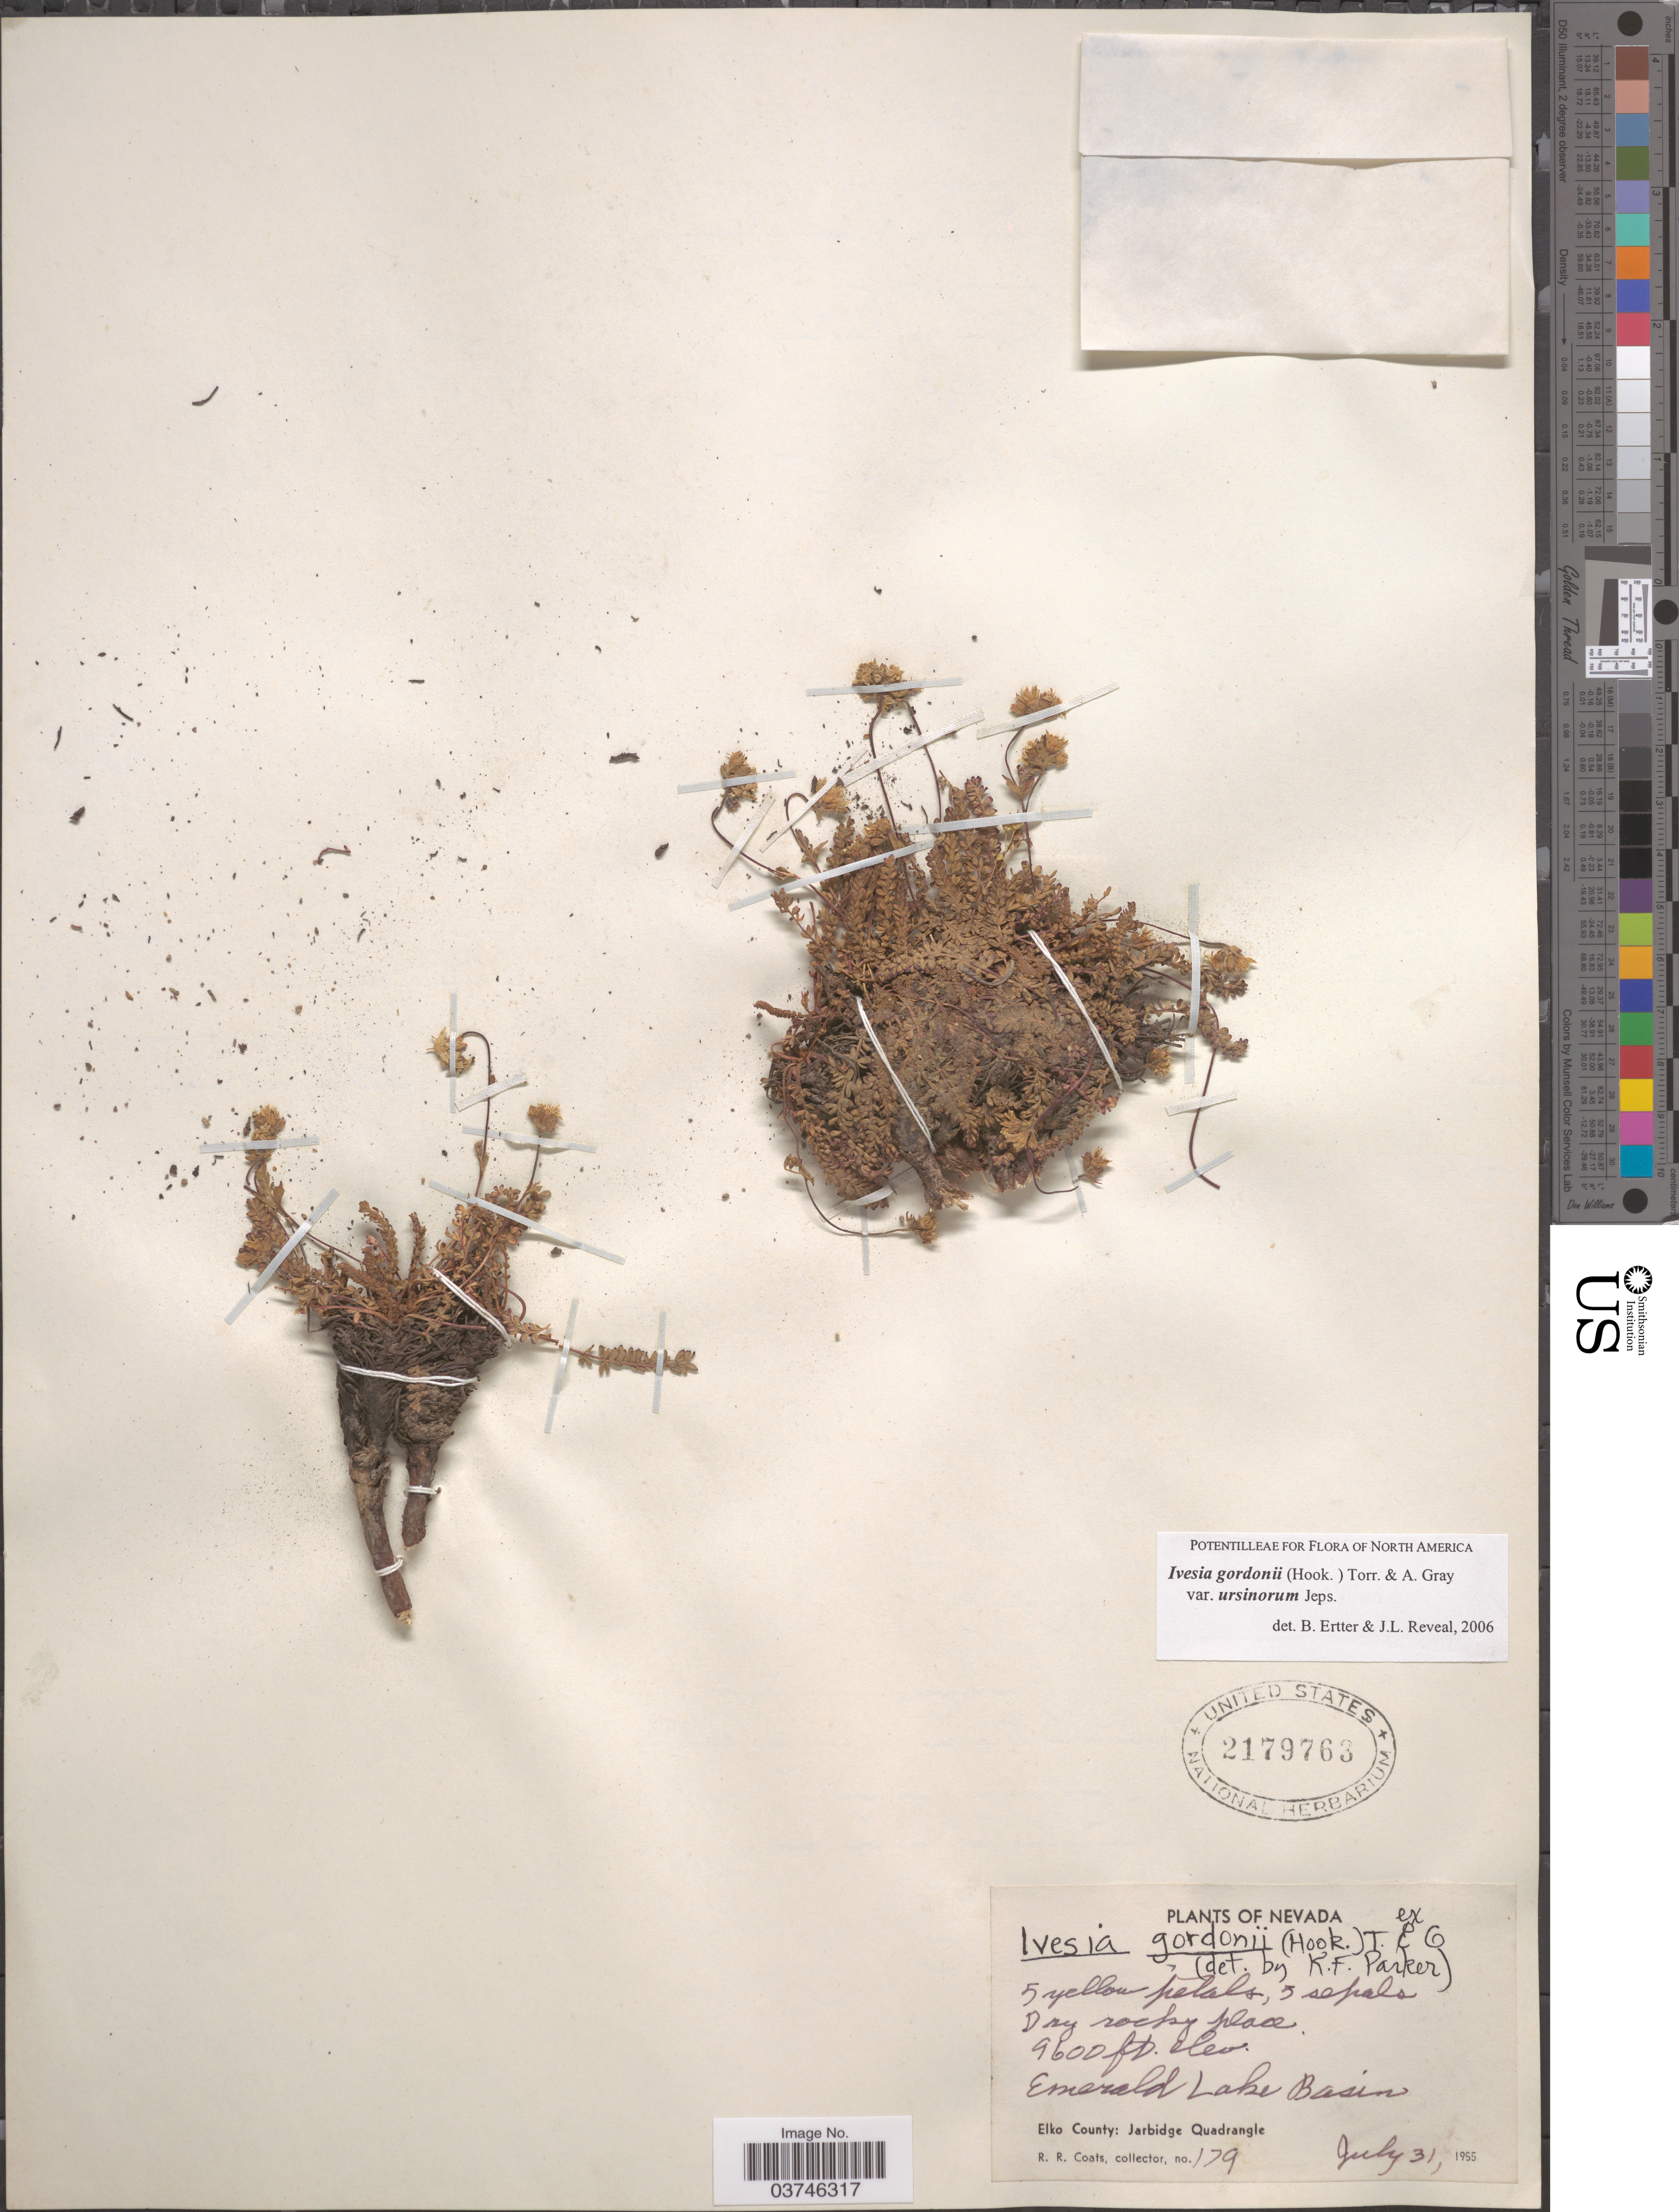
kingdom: Plantae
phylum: Tracheophyta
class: Magnoliopsida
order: Rosales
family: Rosaceae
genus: Potentilla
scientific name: Potentilla gordonii var. usinorum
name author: Jeps.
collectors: R. Coats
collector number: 179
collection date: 1955-07-31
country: United States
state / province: Nevada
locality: Emerald Lake Basin. Elko County: Jarbidge Quadrangle.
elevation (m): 2926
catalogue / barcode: US 2179763